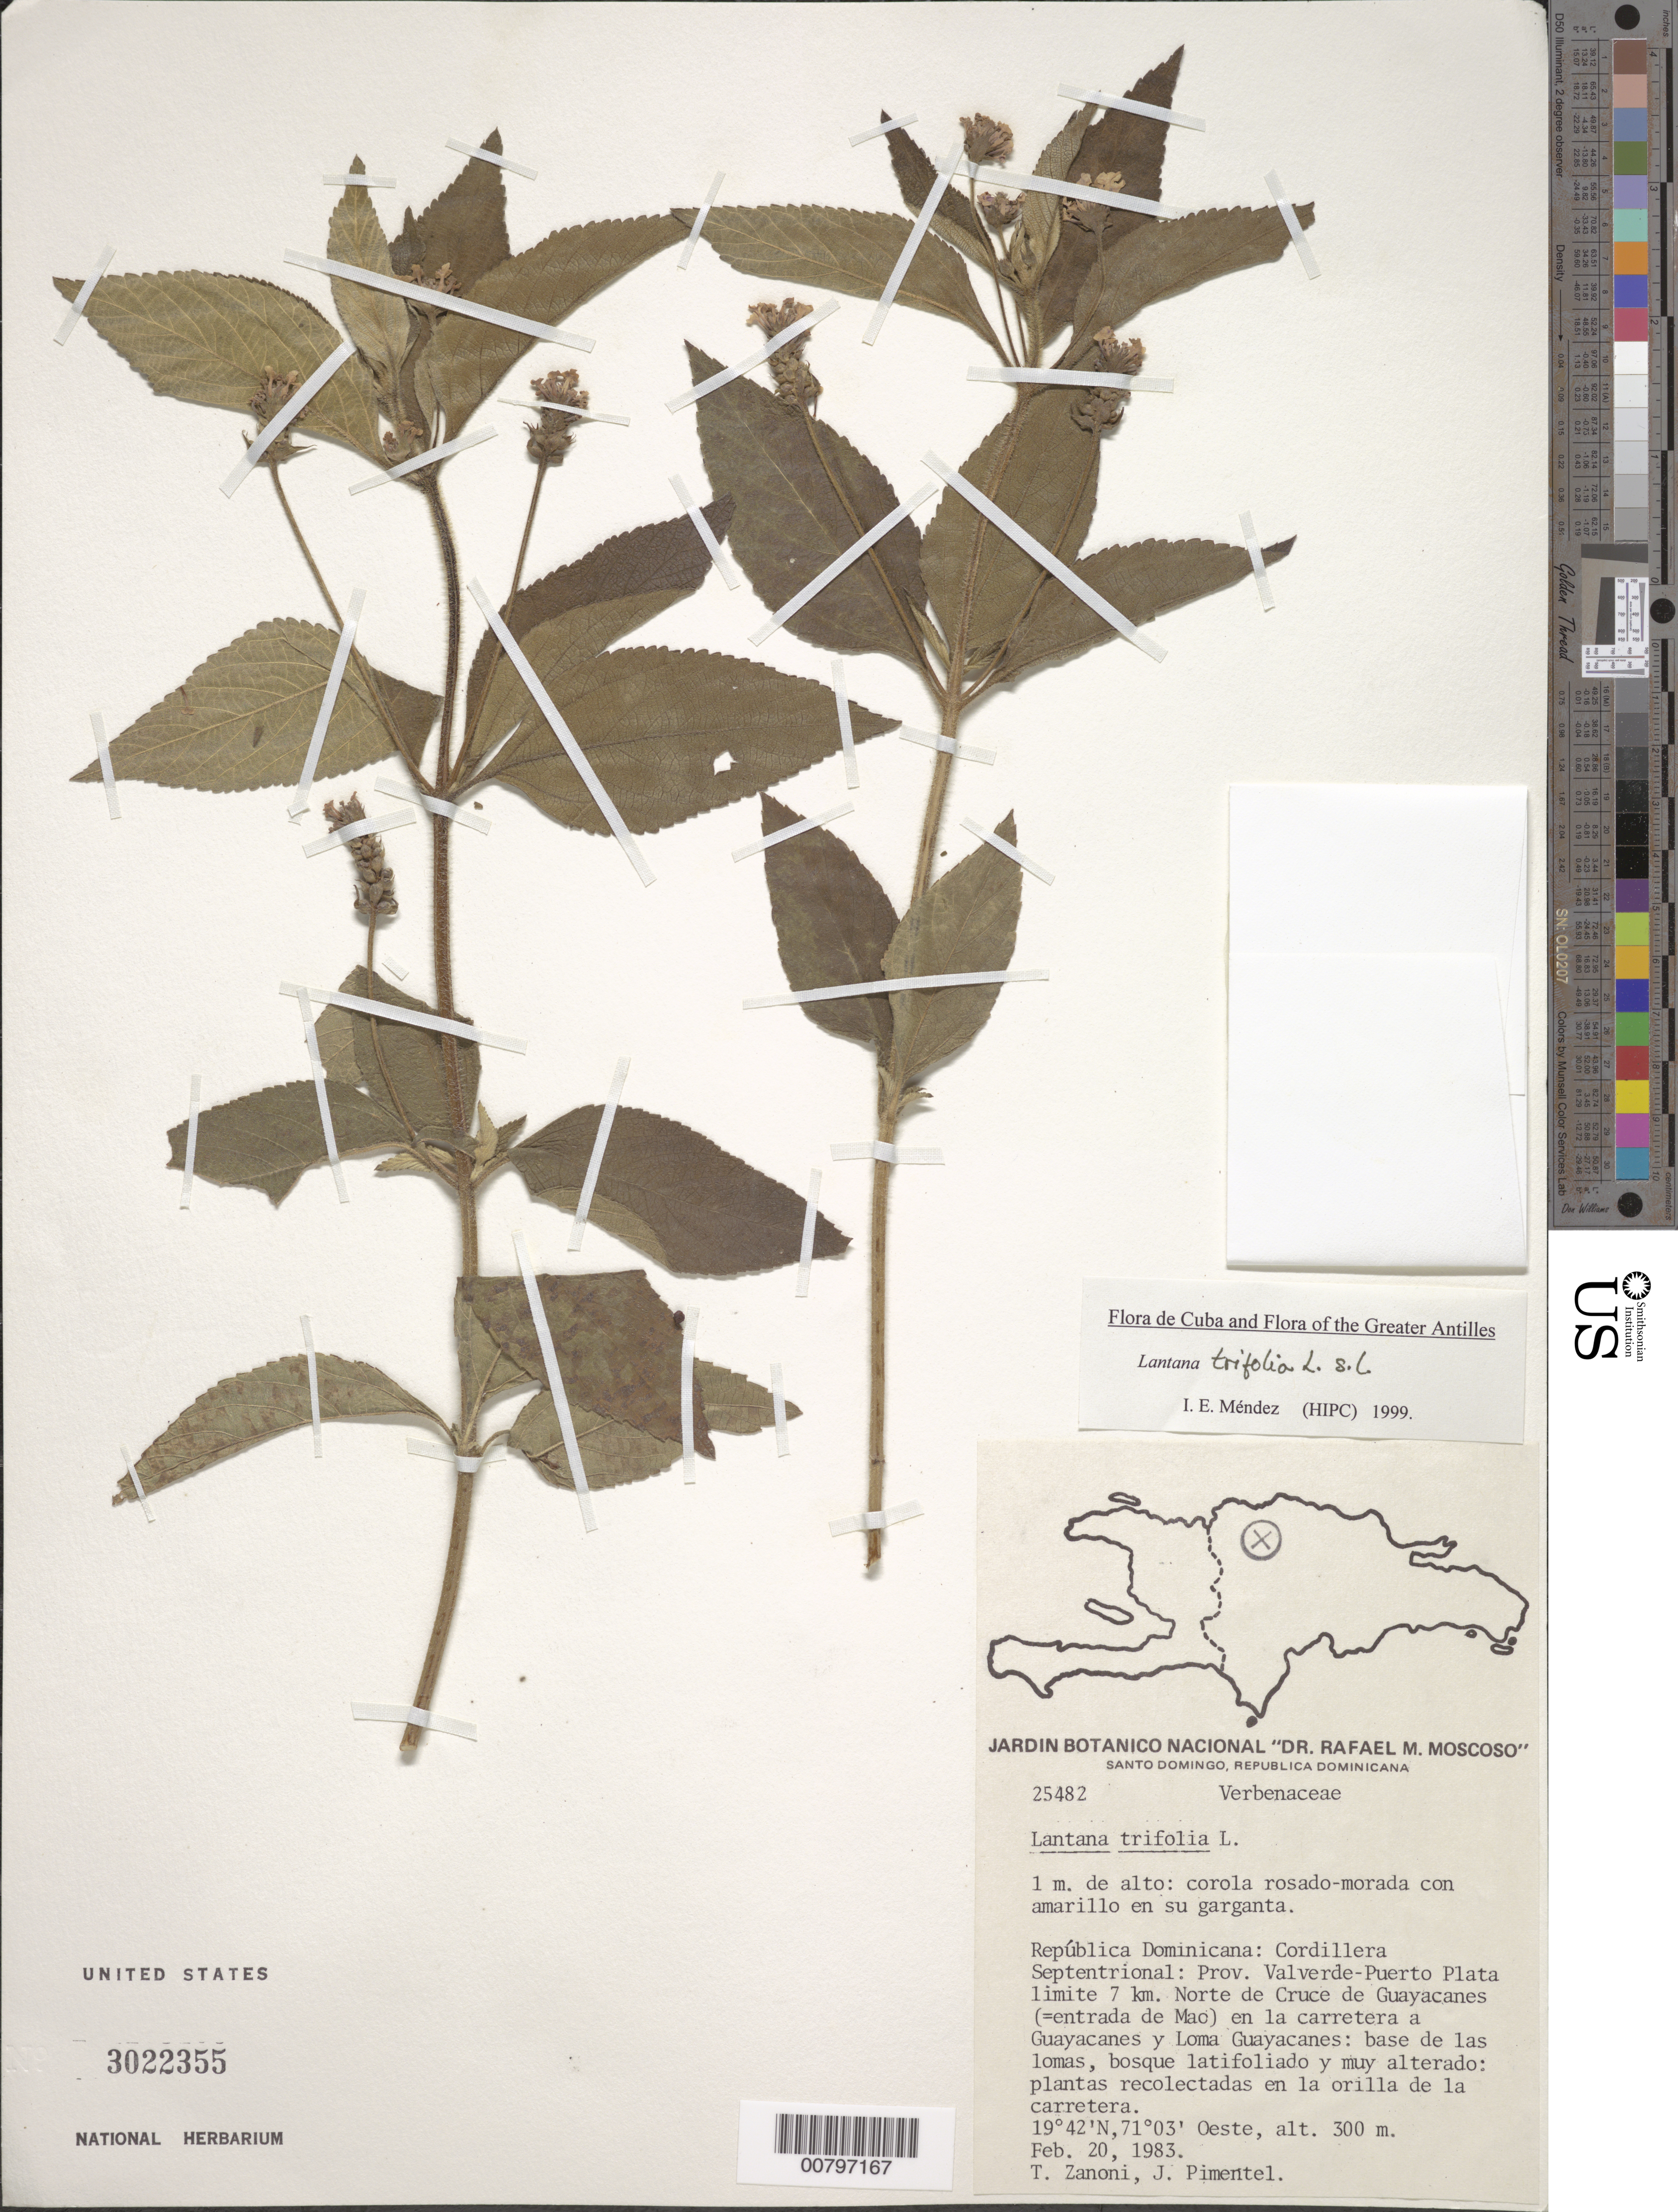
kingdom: Plantae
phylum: Tracheophyta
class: Magnoliopsida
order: Lamiales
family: Verbenaceae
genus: Lantana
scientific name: Lantana trifolia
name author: L.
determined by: Méndez, Isidro E., (HIPC)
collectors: T. A. Zanoni & J. Pimentel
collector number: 25482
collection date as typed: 20 Feb 1983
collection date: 1983-02-20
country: Dominican Republic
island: Hispaniola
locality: Cordillera Septentrional, 7km n of Cruce de Guayacanes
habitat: On edge of highway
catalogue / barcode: US 3022355